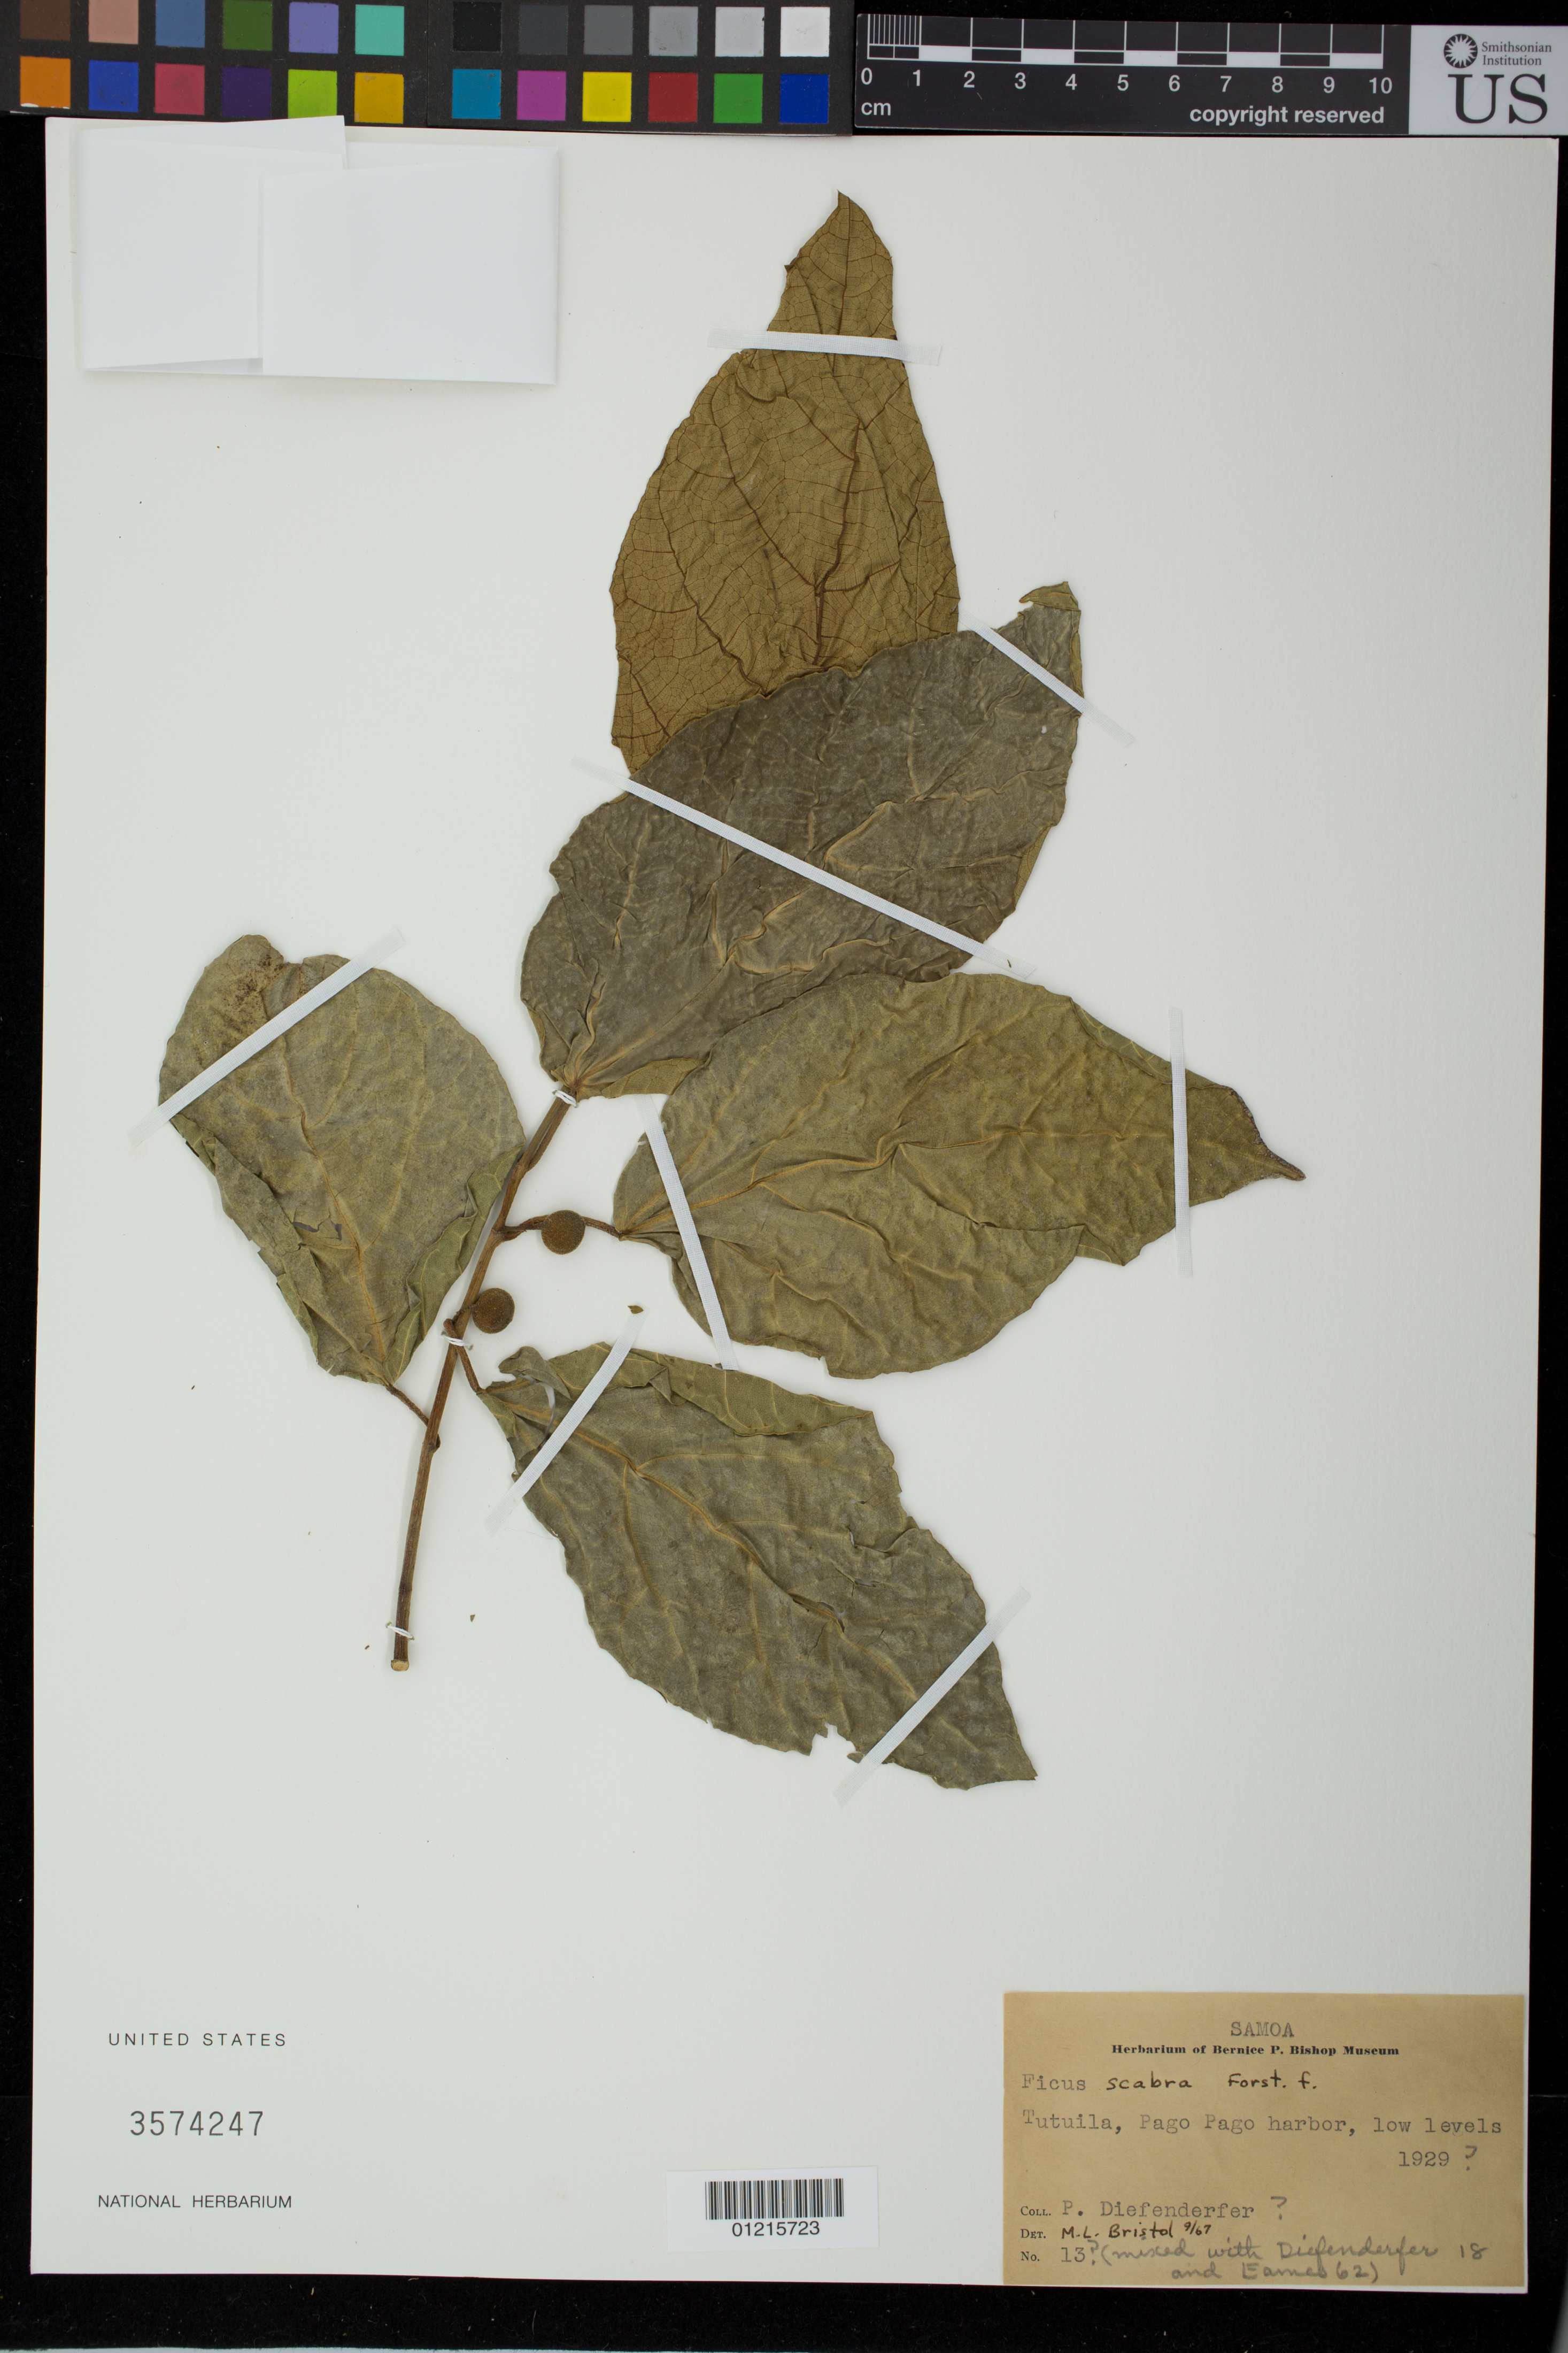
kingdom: Plantae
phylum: Tracheophyta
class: Magnoliopsida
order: Rosales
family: Moraceae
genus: Ficus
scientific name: Ficus scabra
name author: G. Forst.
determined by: Bristol, M. L.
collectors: P. Diefenderfer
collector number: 13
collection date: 1929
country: American Samoa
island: Tutuila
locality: Pago Pago harbor, low levels.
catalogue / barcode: US 3574247